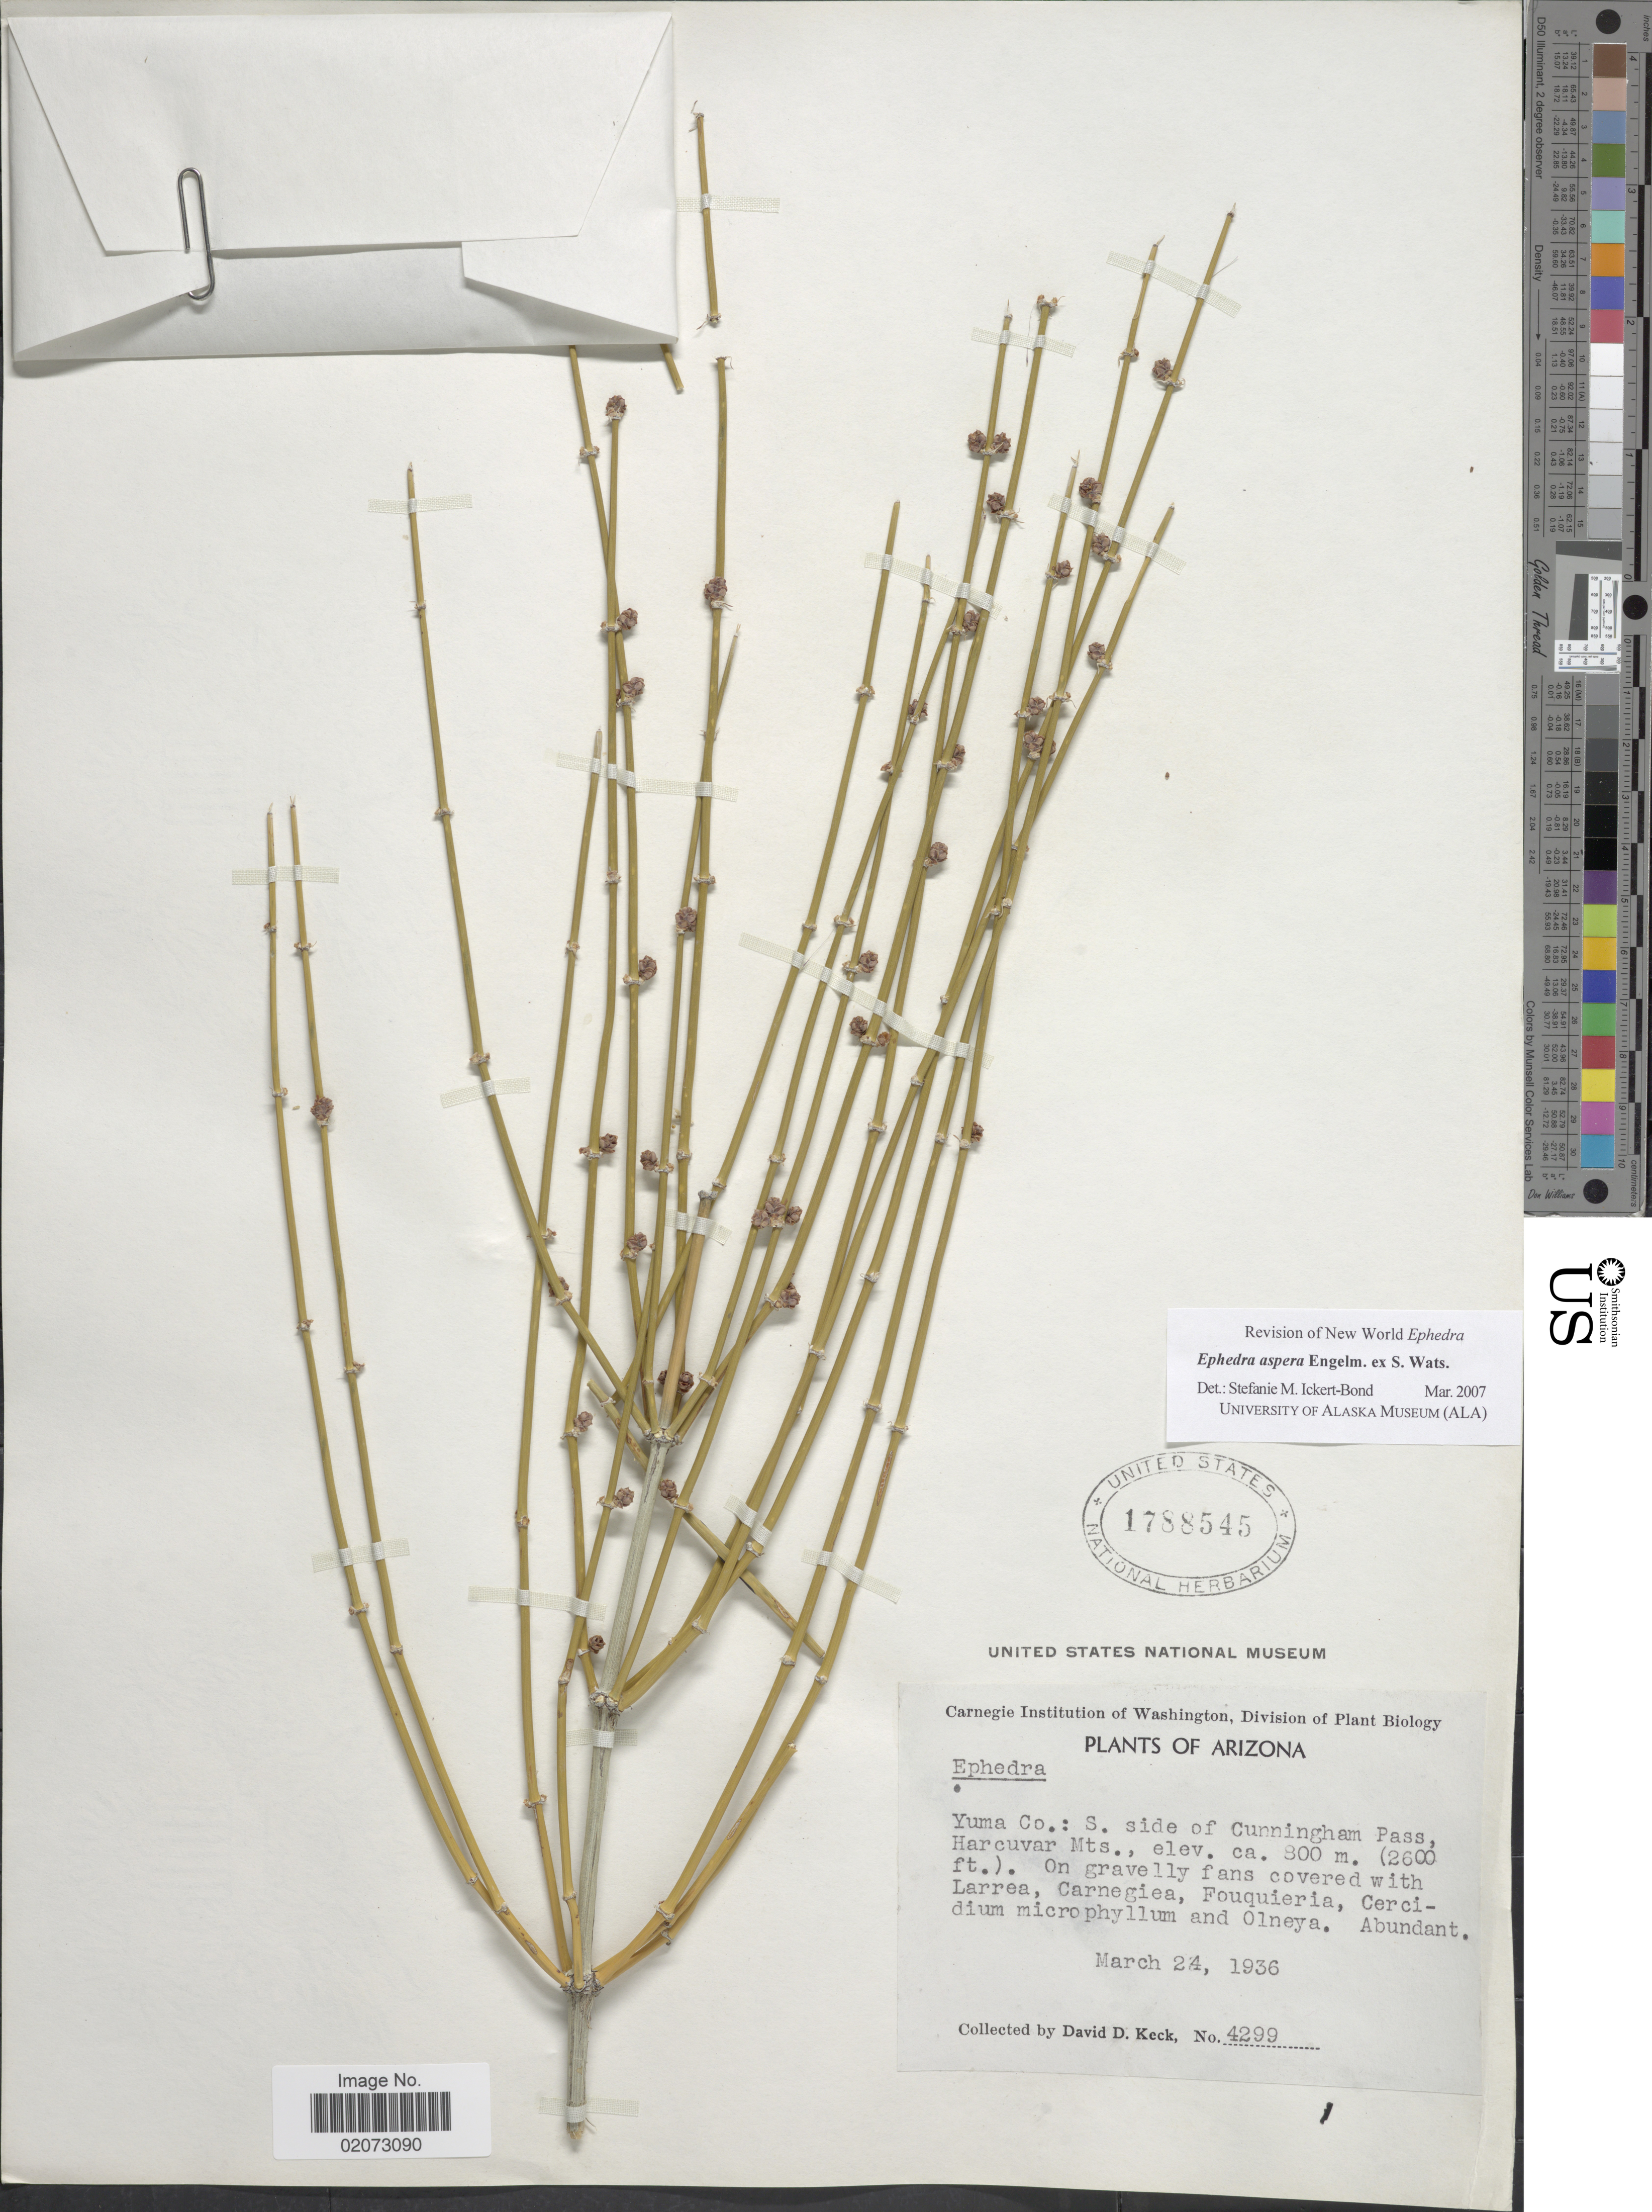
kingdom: Plantae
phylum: Tracheophyta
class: Gnetopsida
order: Ephedrales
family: Ephedraceae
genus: Ephedra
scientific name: Ephedra aspera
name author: Engelm. ex S. Watson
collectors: D. D. Keck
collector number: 4299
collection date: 1936-03-24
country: United States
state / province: Arizona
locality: Yuma Co.: S. side of Cunningham Pass, Harcuvar Mts.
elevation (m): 792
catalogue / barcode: US 1788545